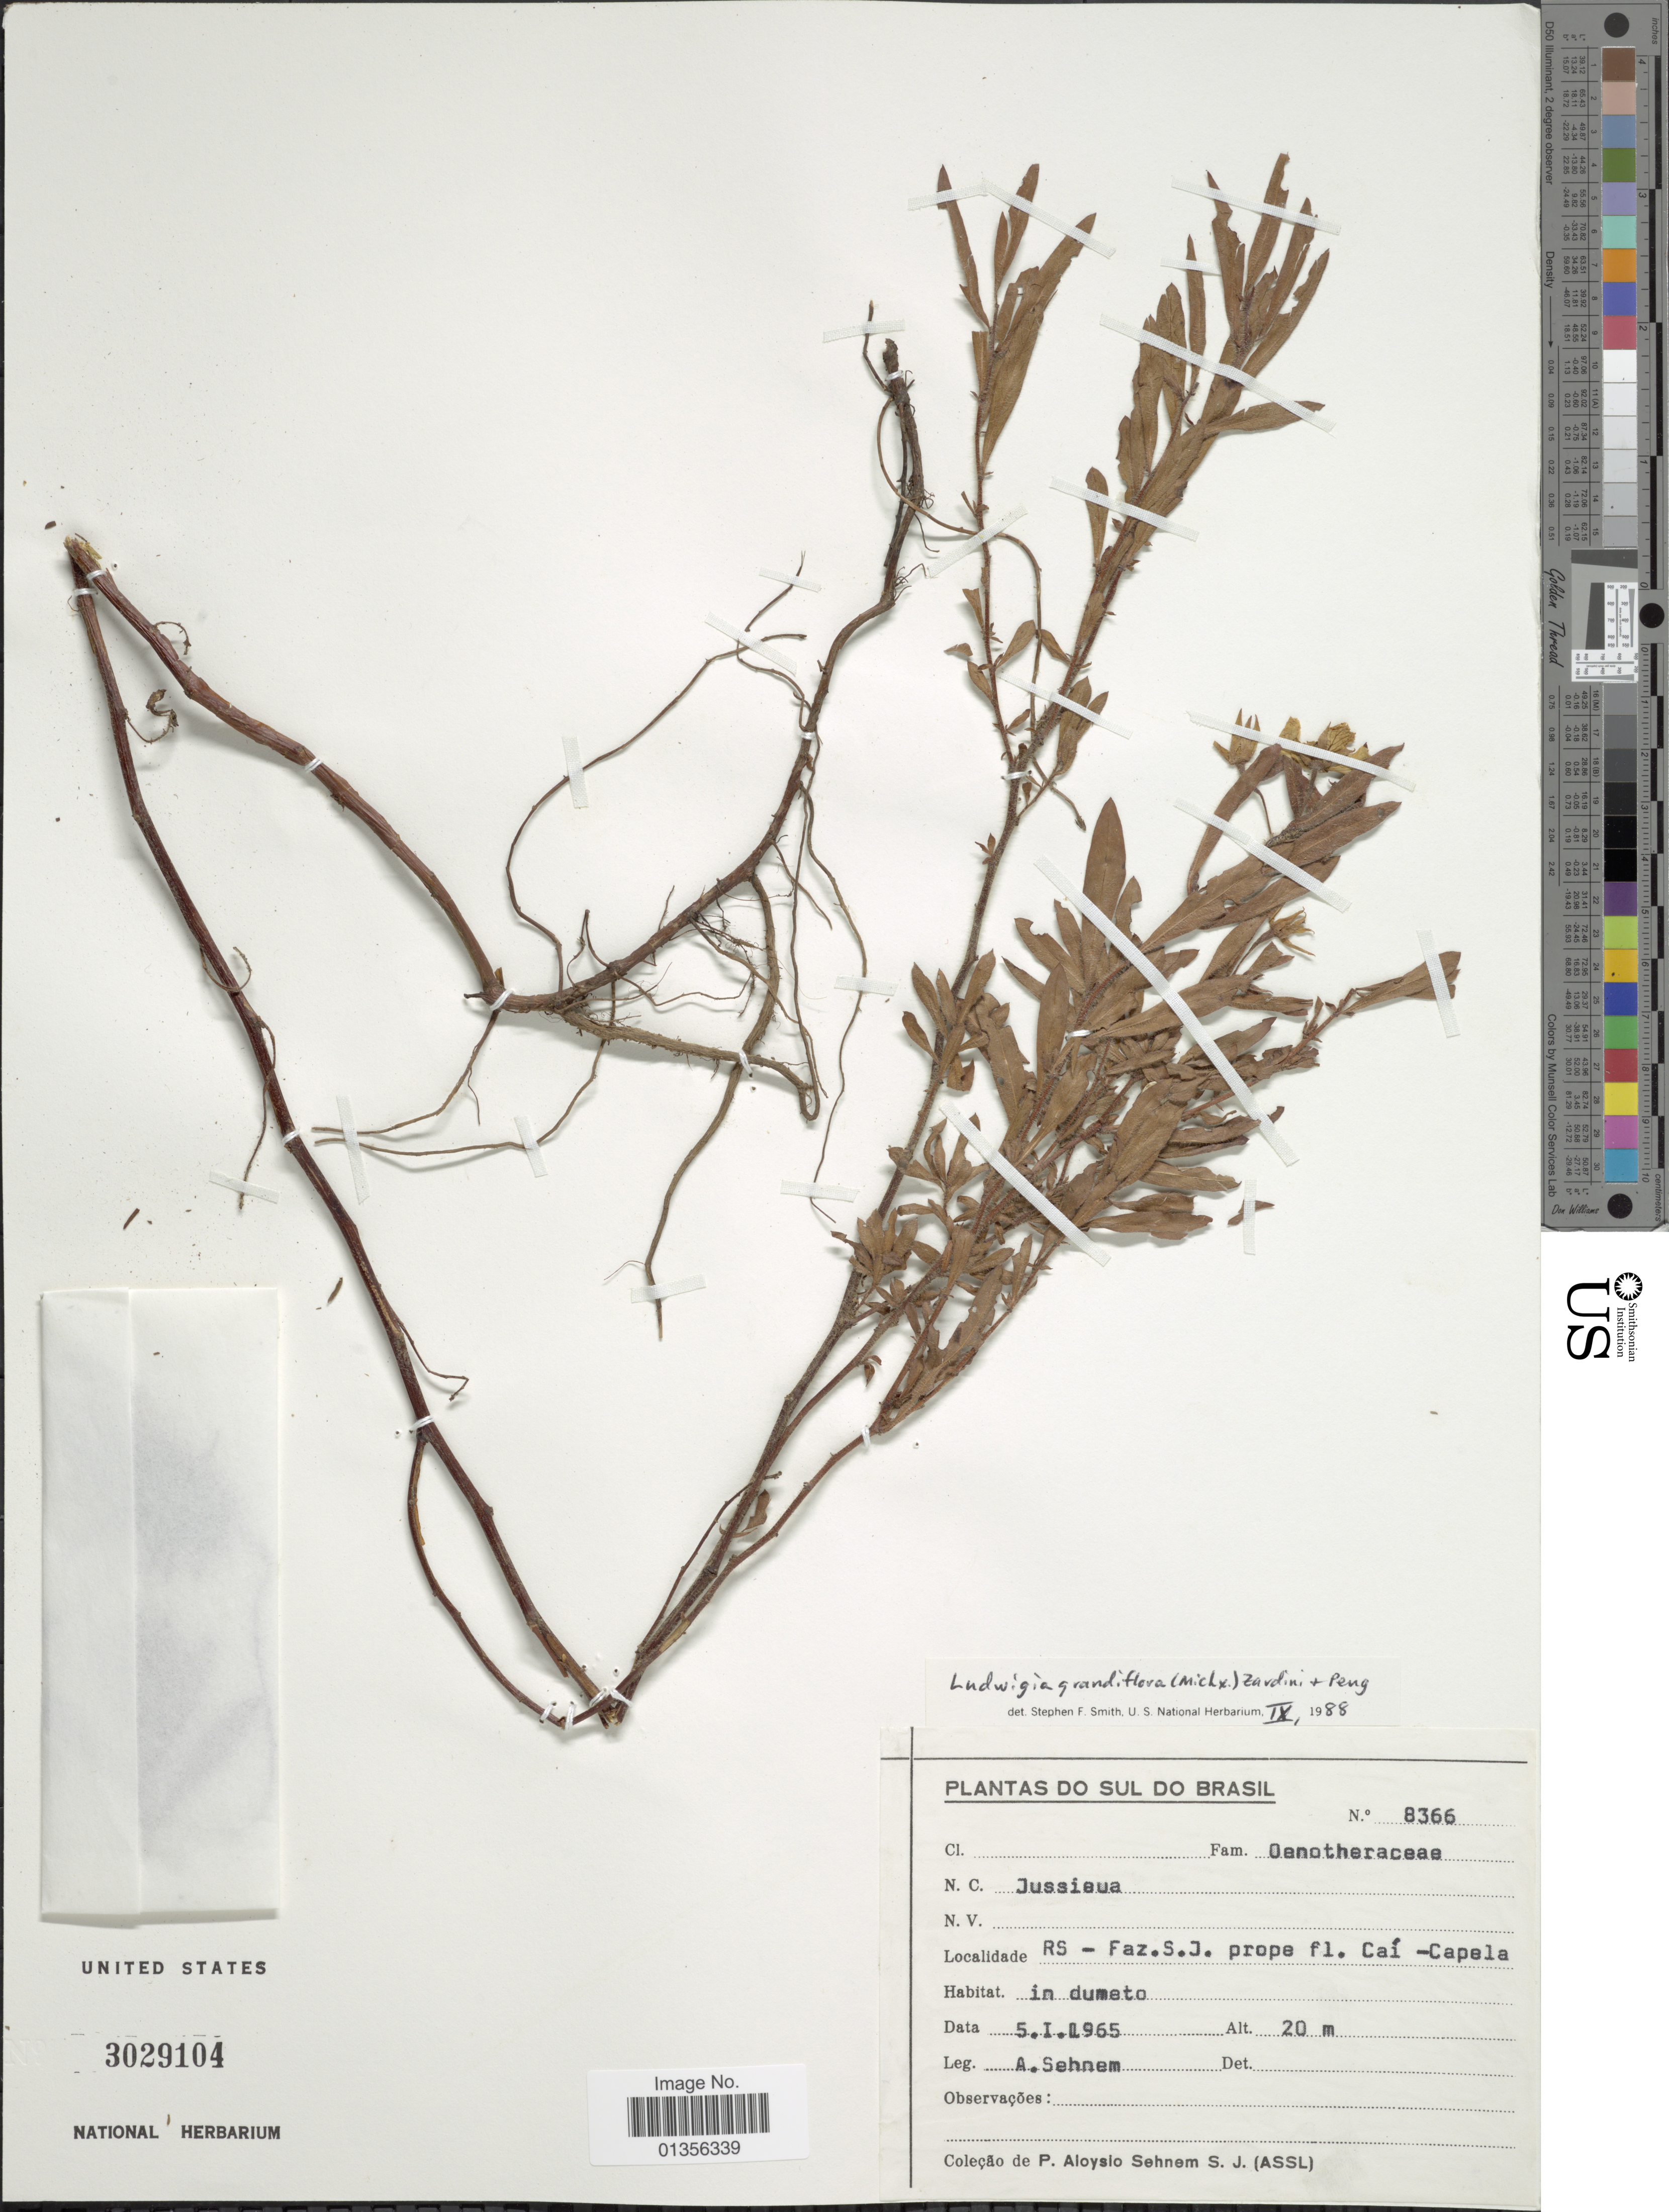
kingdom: Plantae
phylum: Tracheophyta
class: Magnoliopsida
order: Myrtales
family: Onagraceae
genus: Ludwigia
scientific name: Ludwigia grandiflora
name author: (Michx.) Greuter & Burdet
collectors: Bro. A. Sehnem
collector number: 8366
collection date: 1965-01-05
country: Brazil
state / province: Rio Grande do Sul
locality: RS - Faz. S.J. prope fl. Caí - Capela.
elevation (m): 20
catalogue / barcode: US 3029104